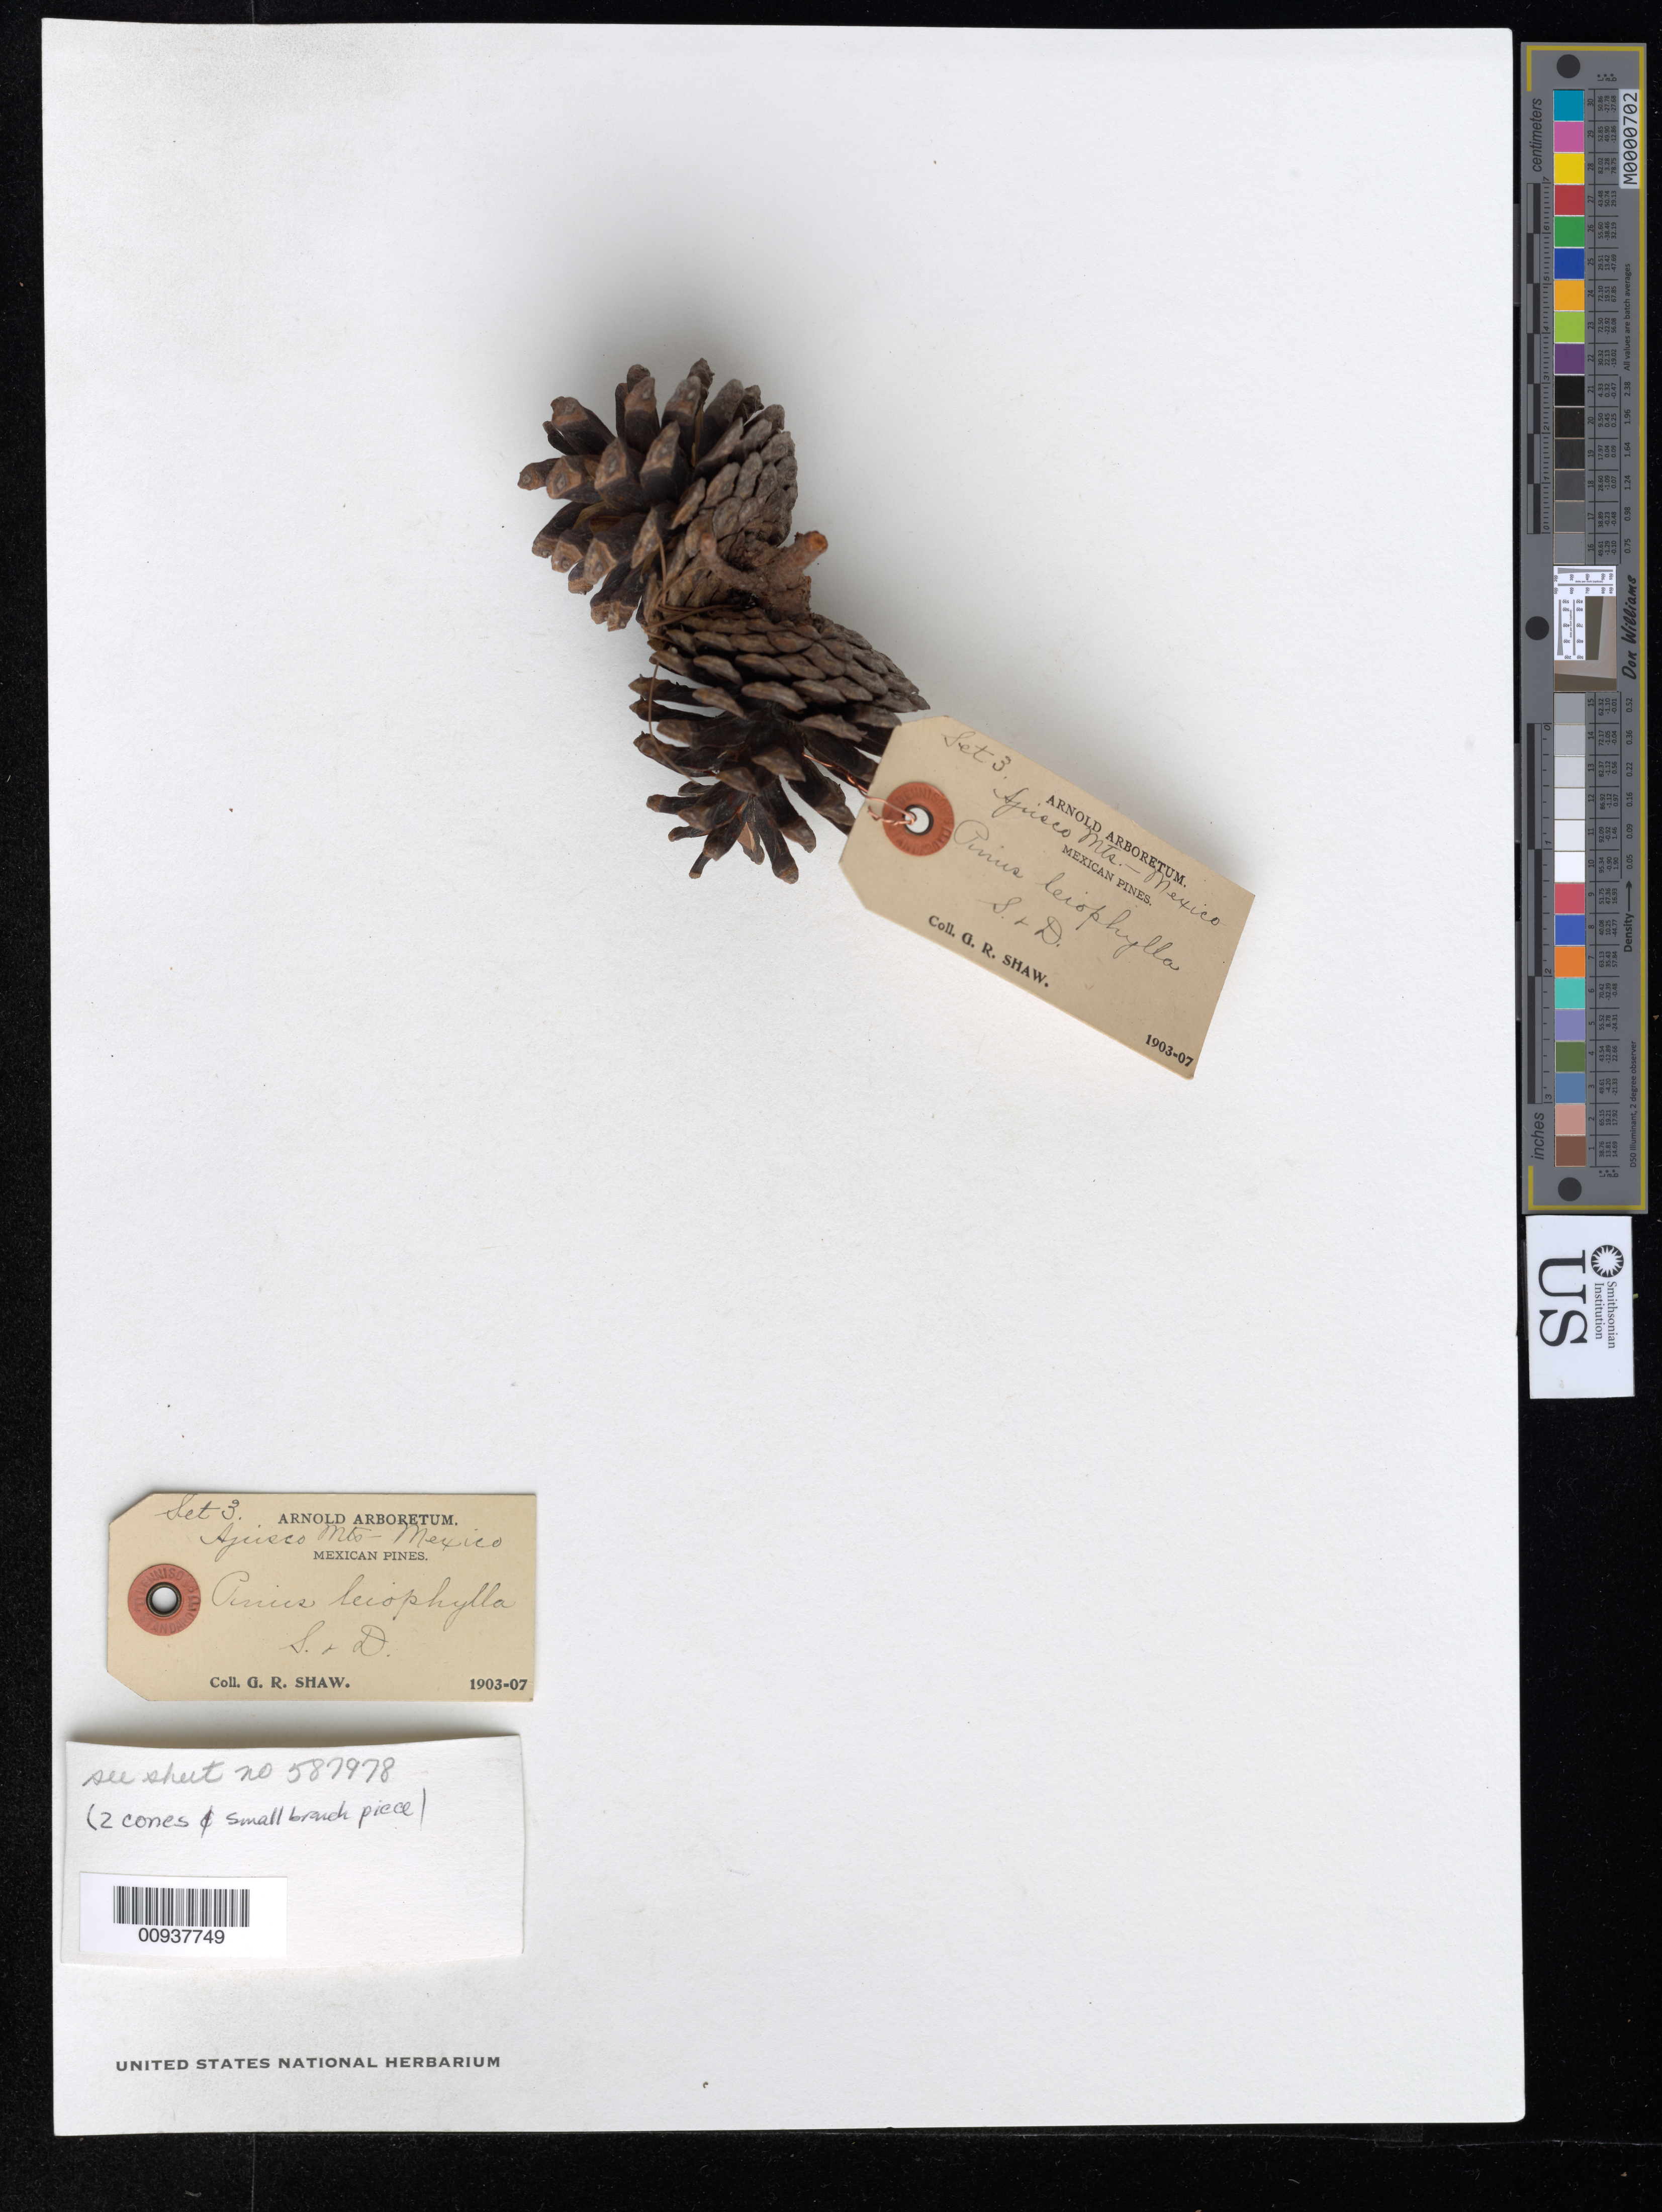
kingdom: Plantae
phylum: Tracheophyta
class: Pinopsida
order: Pinales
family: Pinaceae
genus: Pinus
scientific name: Pinus leiophylla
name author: Schiede ex Schltdl. & Cham.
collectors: G. R. Shaw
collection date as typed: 1903 to -- --- 1907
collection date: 1903/1907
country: Mexico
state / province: México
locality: Ajusco Mountains.